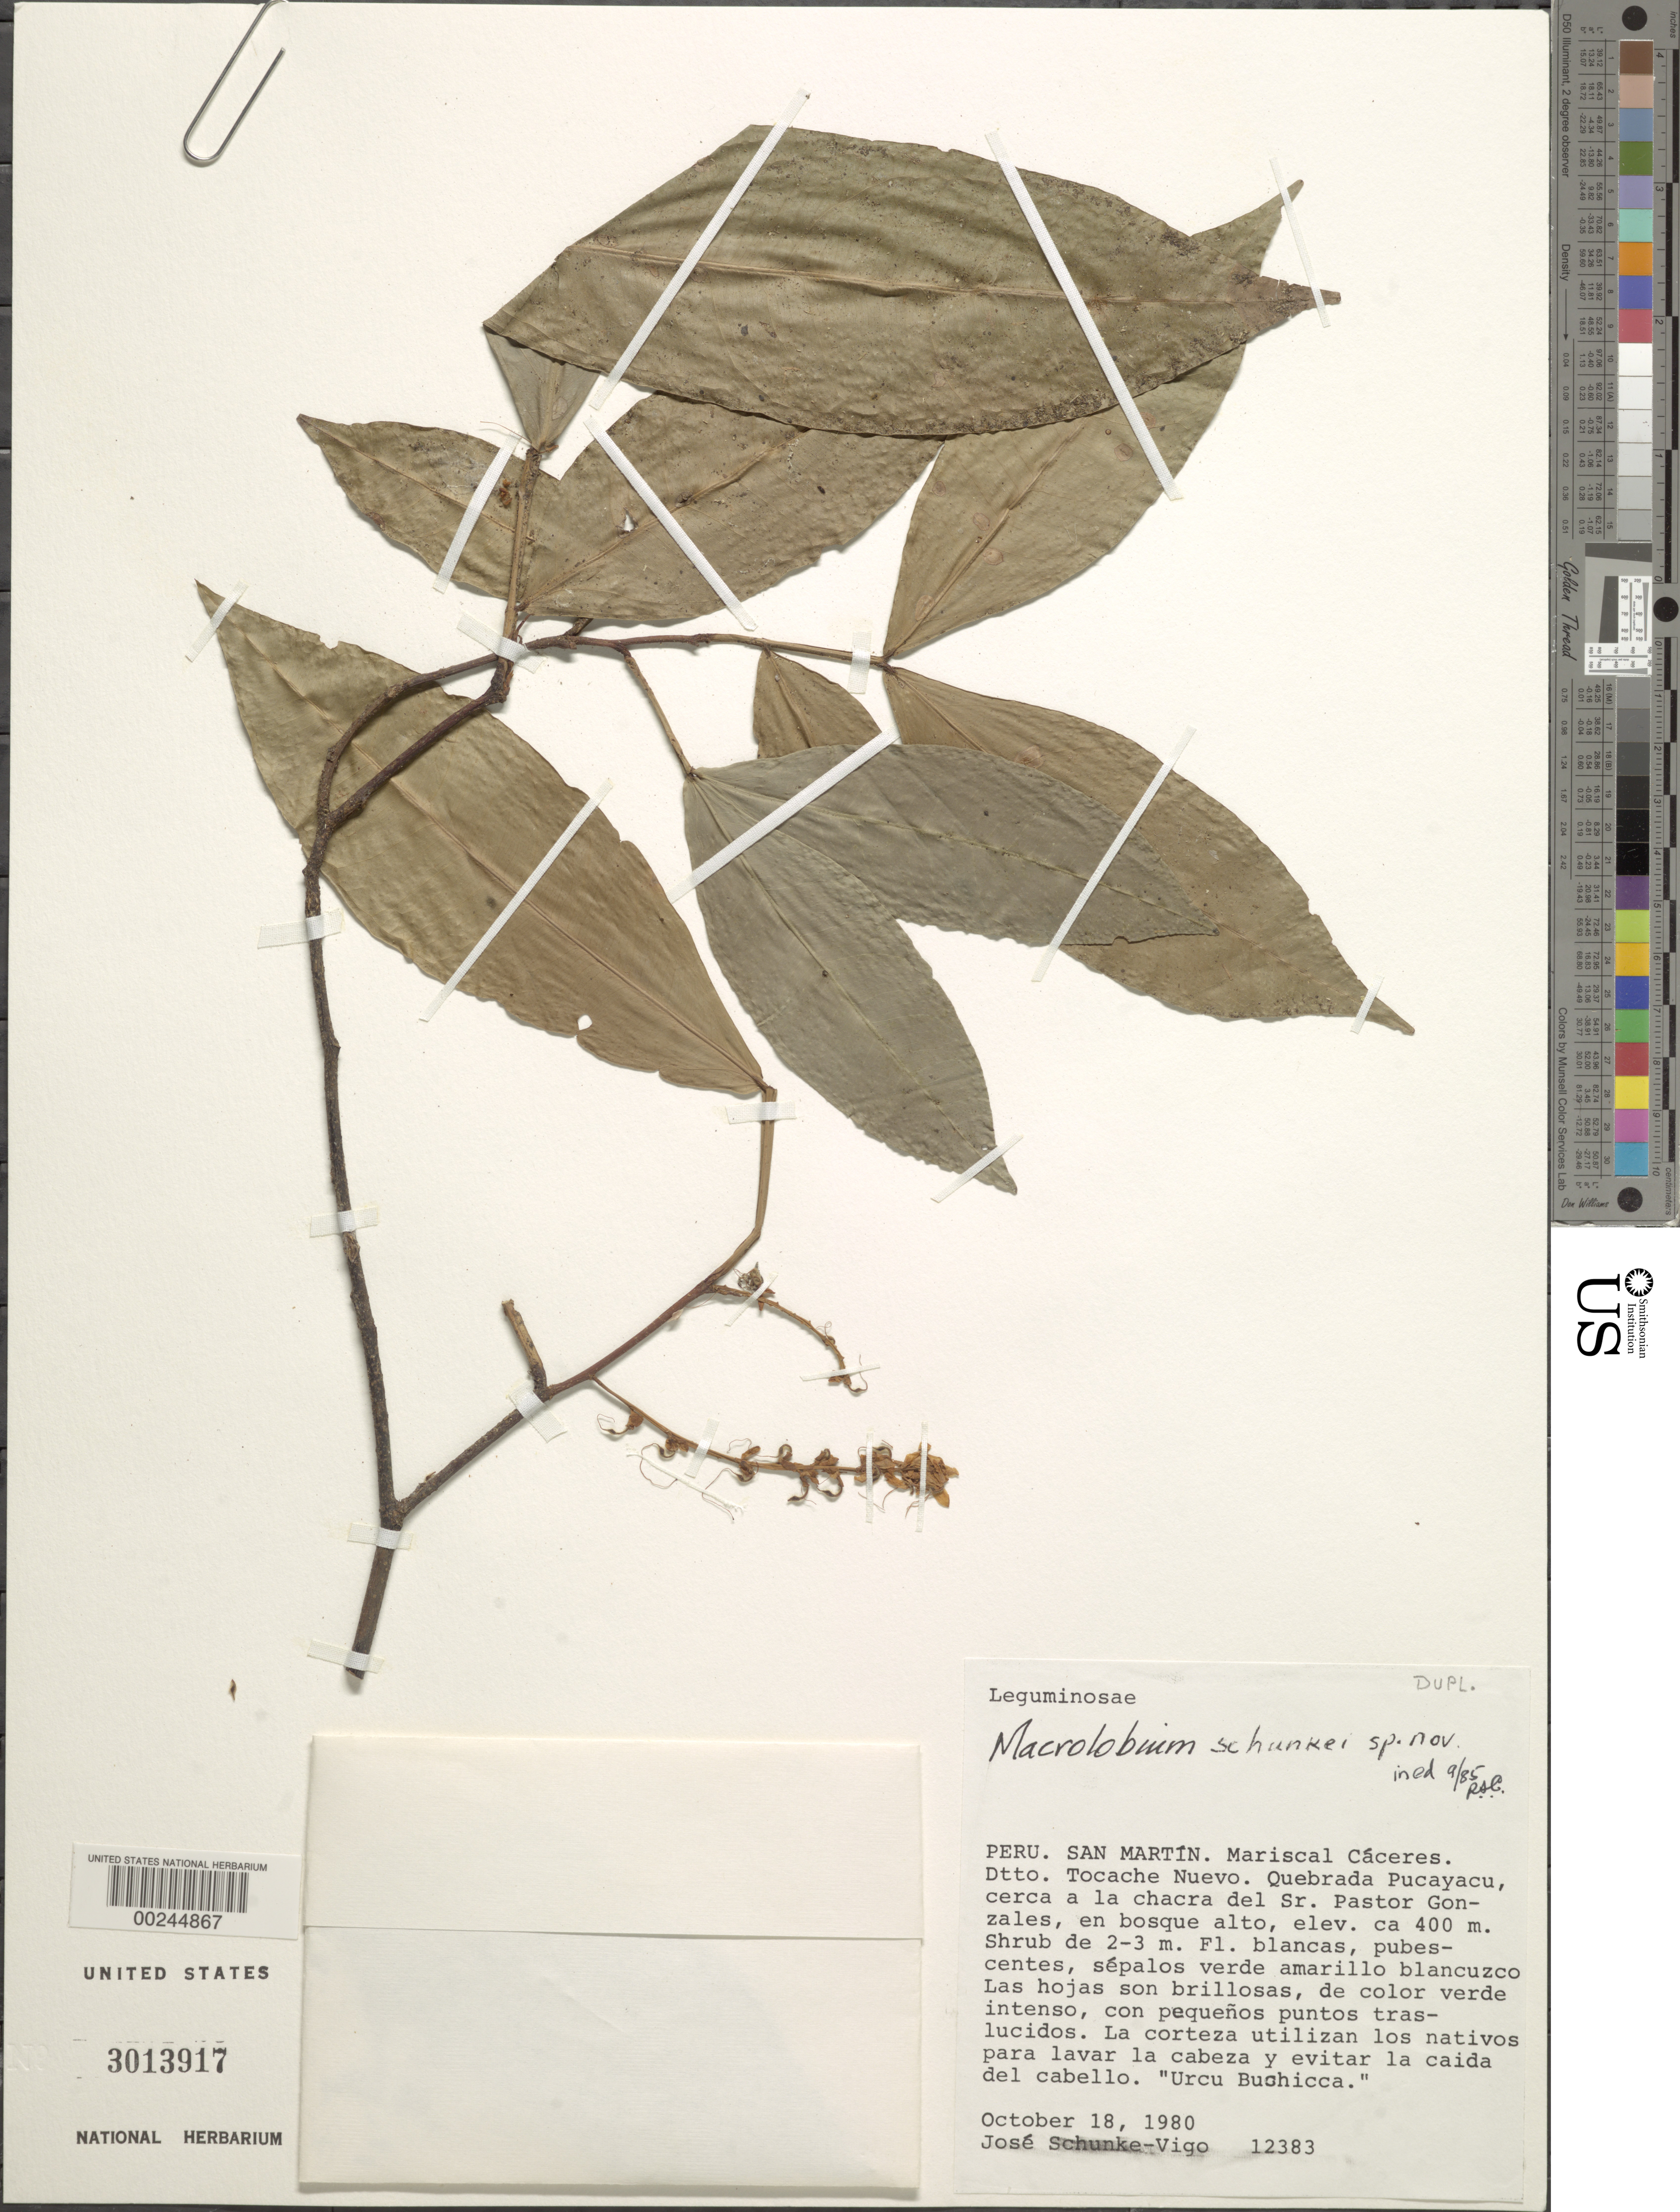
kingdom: Plantae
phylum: Tracheophyta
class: Magnoliopsida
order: Fabales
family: Fabaceae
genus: Macrolobium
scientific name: Macrolobium sp.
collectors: J. Schunke Vigo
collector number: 12383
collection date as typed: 18 Oct 1980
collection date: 1980-10-18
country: Peru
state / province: San Martín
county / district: Mariscal Cáceres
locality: Dtto. tocache nuevo; quebrada pucayacu, ca plantation of sr. pastor gonzales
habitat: Tall forest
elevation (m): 400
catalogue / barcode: US 3013917